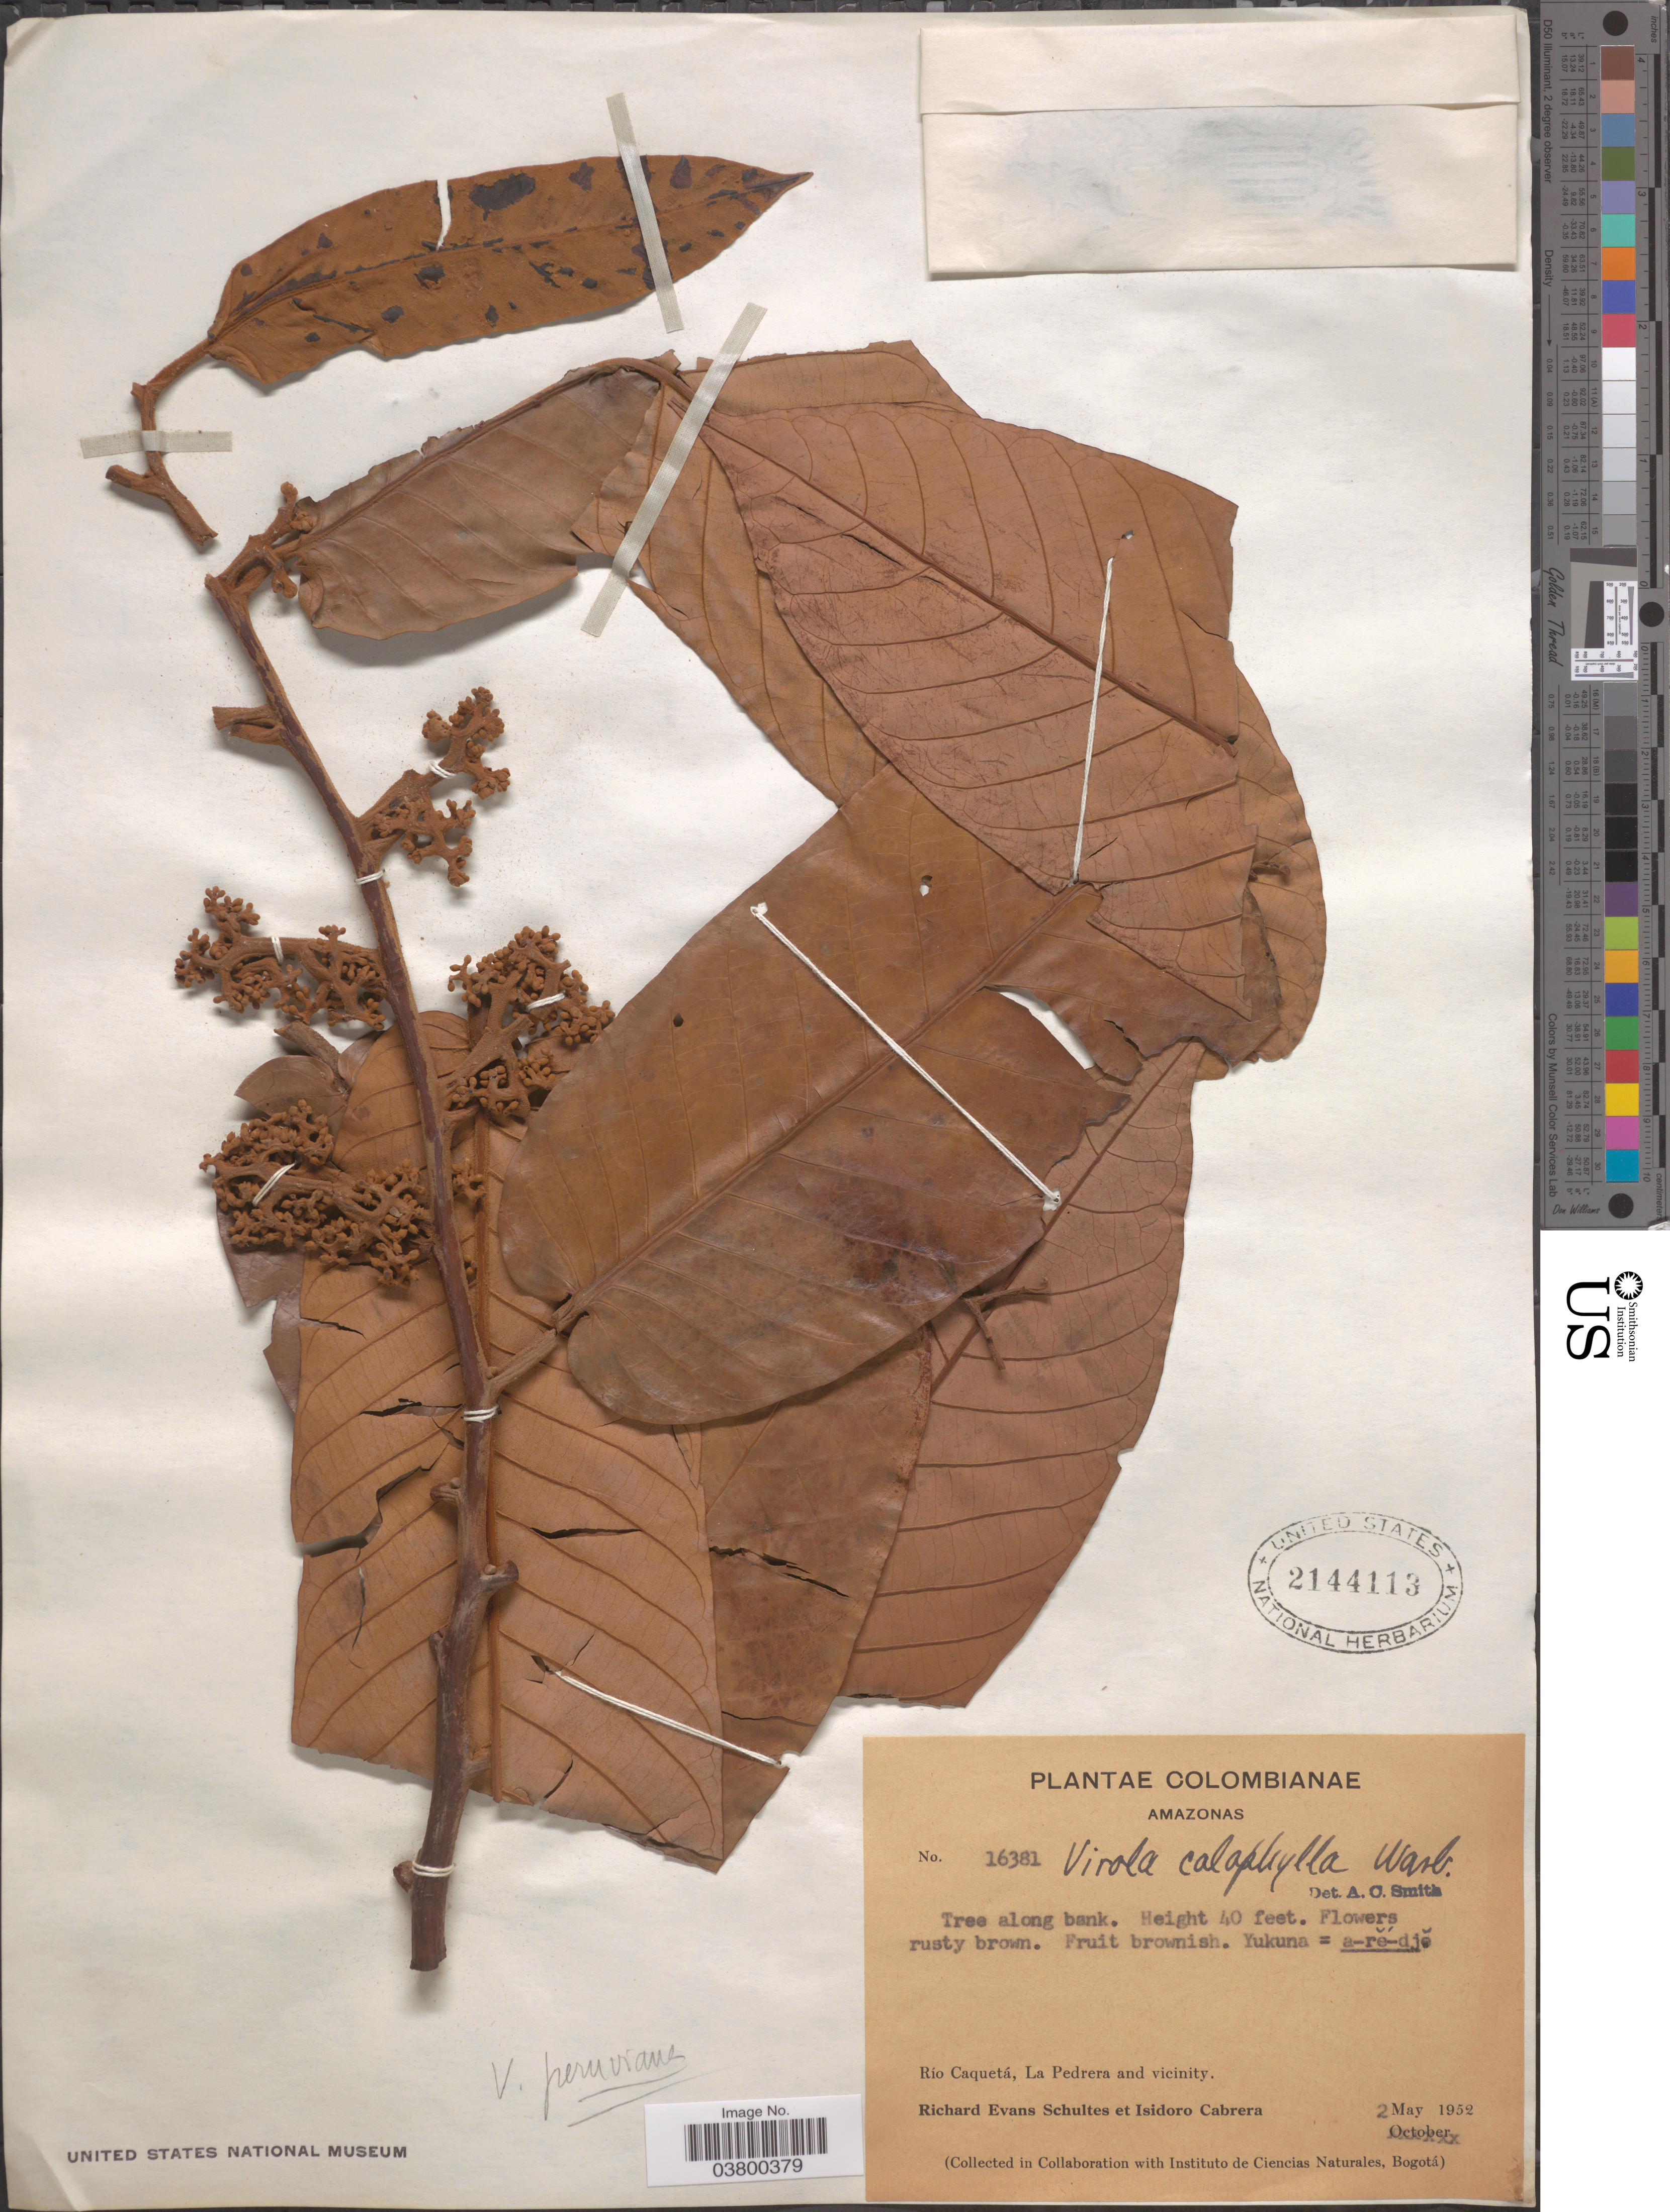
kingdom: Plantae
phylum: Tracheophyta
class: Magnoliopsida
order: Magnoliales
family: Myristicaceae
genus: Virola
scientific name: Virola peruviana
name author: (A. DC.) Warb.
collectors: R. E. Schultes & I. Cabrera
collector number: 16381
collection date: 1952-05-02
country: Colombia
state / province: Amazônas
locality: Río Caquetá, La Pedrera and vicinity.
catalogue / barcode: US 2144113